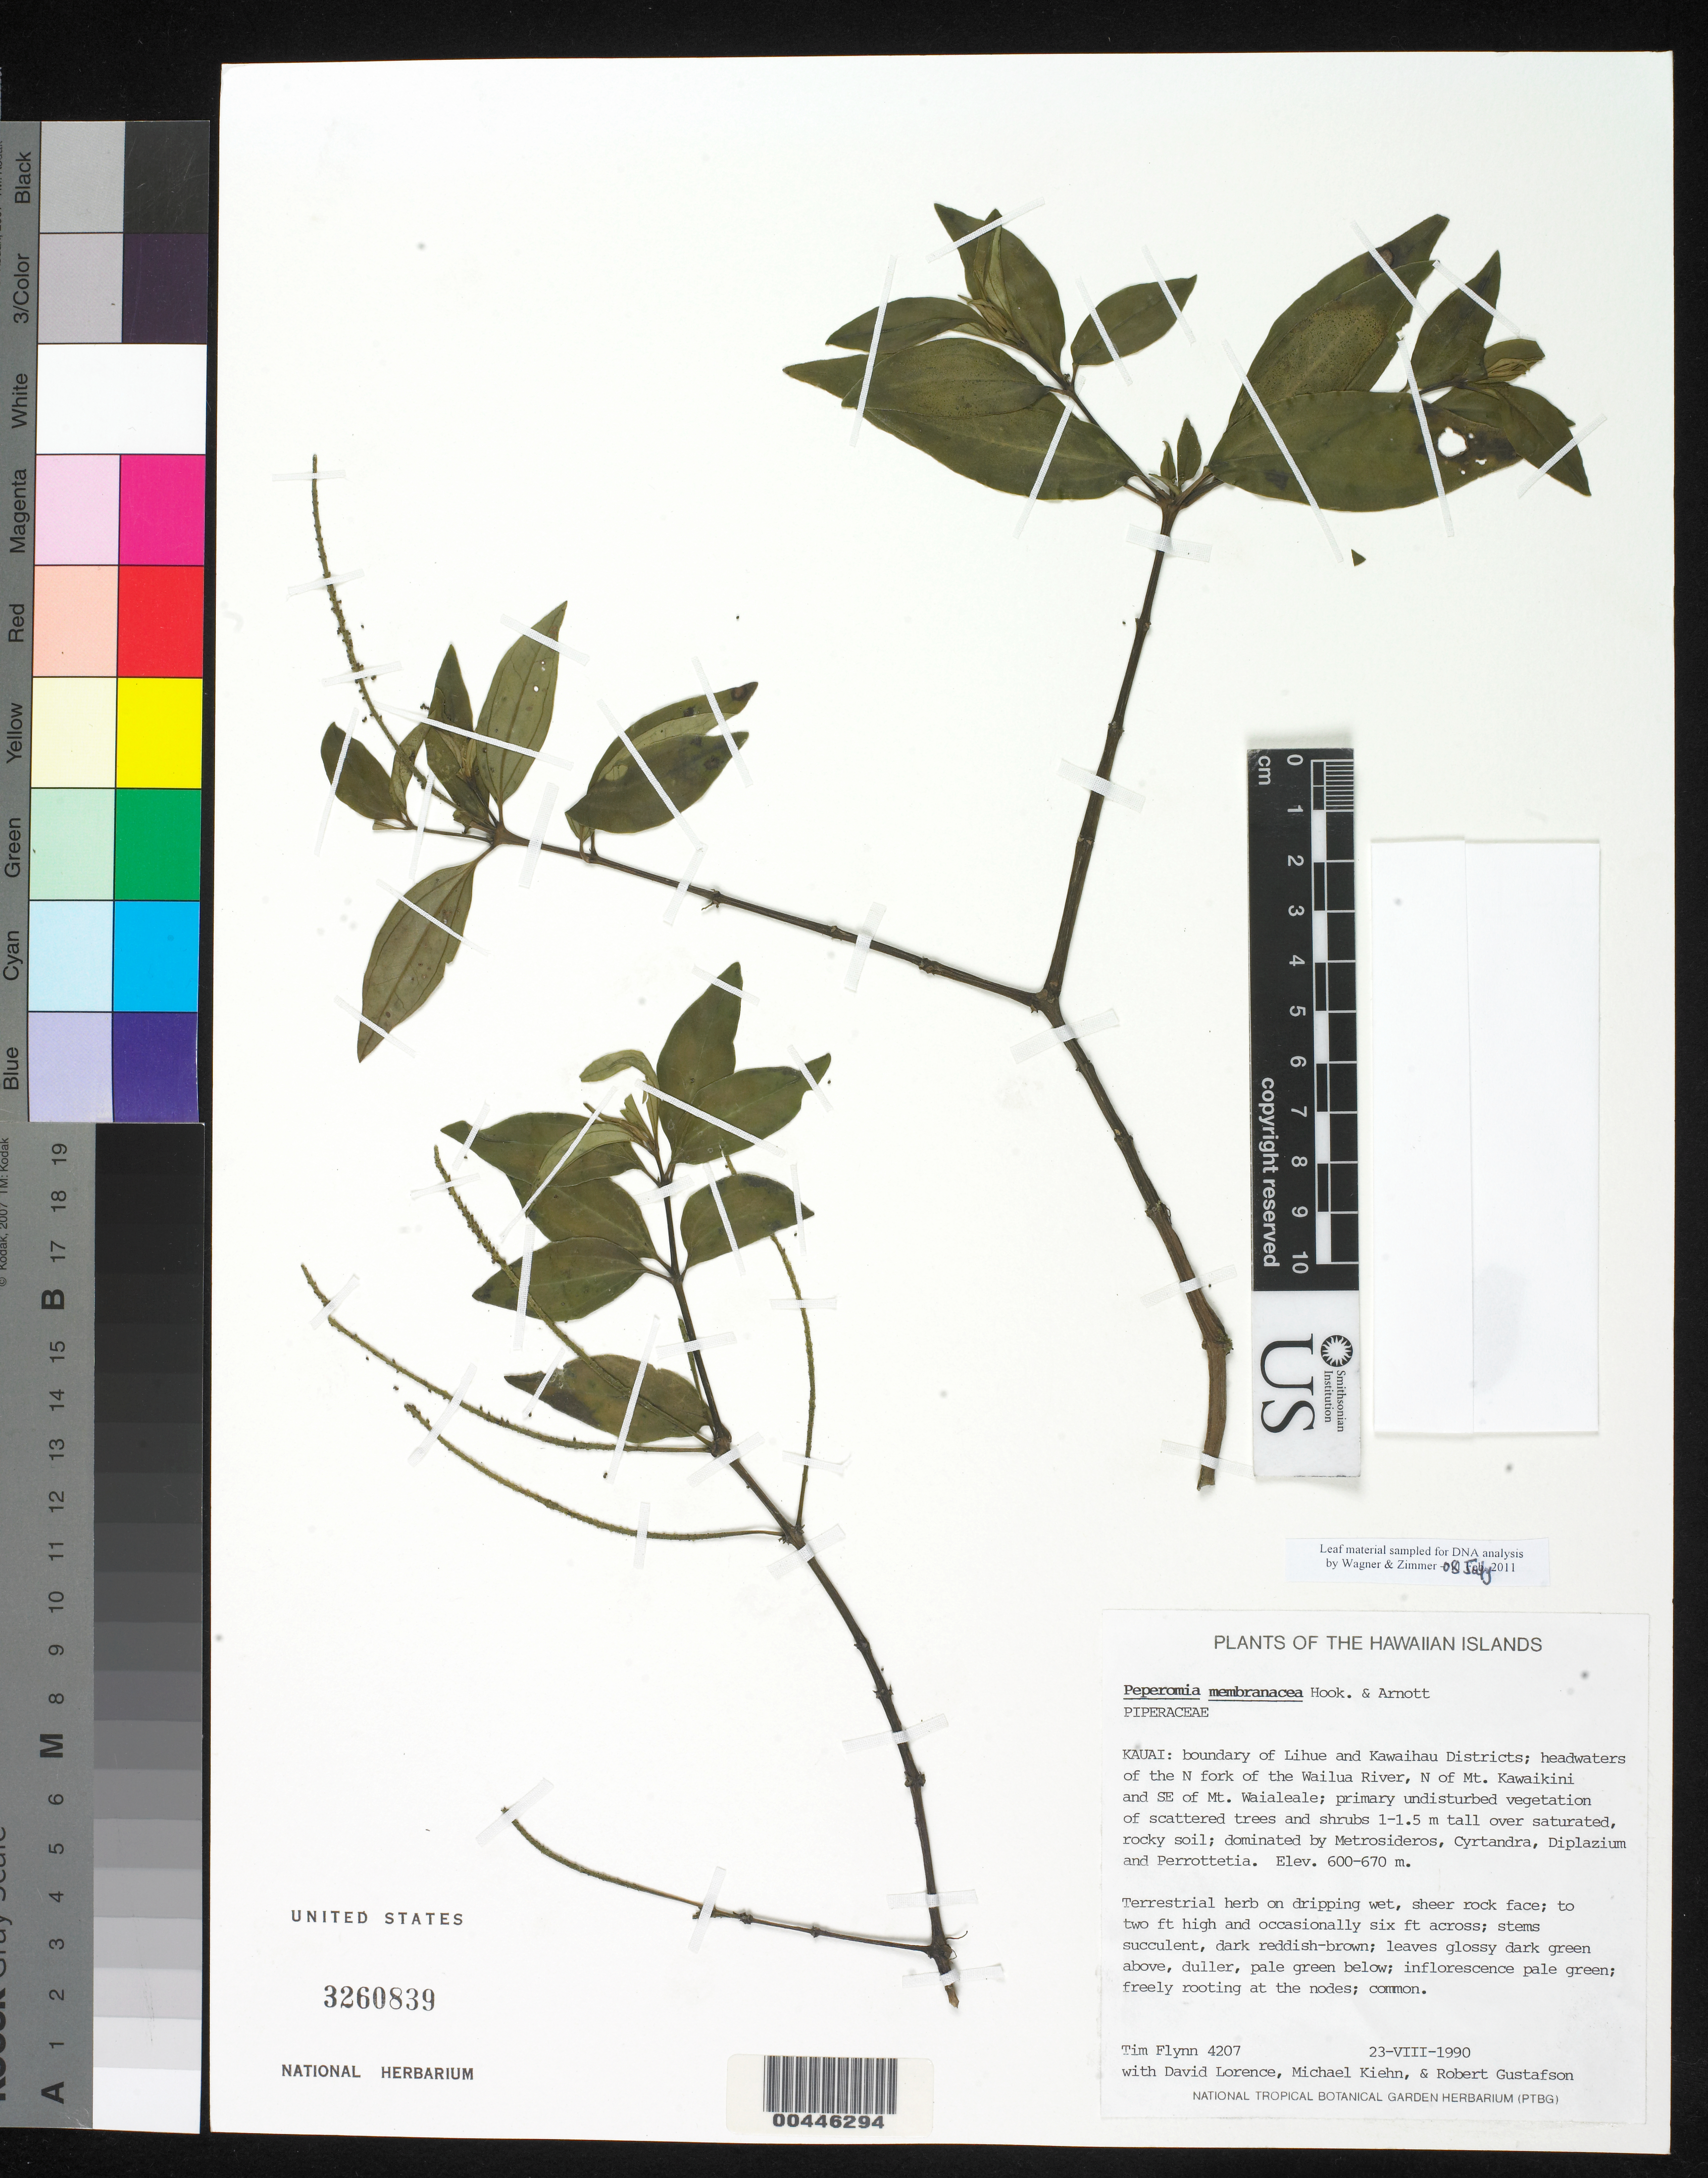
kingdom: Plantae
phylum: Tracheophyta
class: Magnoliopsida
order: Piperales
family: Piperaceae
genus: Peperomia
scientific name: Peperomia membranacea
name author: Hook. & Arn.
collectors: T. W. Flynn, D. Lorence, M. Kiehn & R. Gustafson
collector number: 4207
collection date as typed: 23 Aug 1990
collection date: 1990-08-23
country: United States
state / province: Hawaii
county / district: Kauai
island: Kaua'i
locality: Bound. of Lihue & Kawaihau Dist, hdwtrs of the N fork of the Wailua River, N of Mt Kawaikini and SE of Mt Waialeale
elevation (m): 600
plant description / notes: Leaf material sampled for DNA analysis byt WEagner & Zimmer - 8 Jul 2011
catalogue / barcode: US 3260839